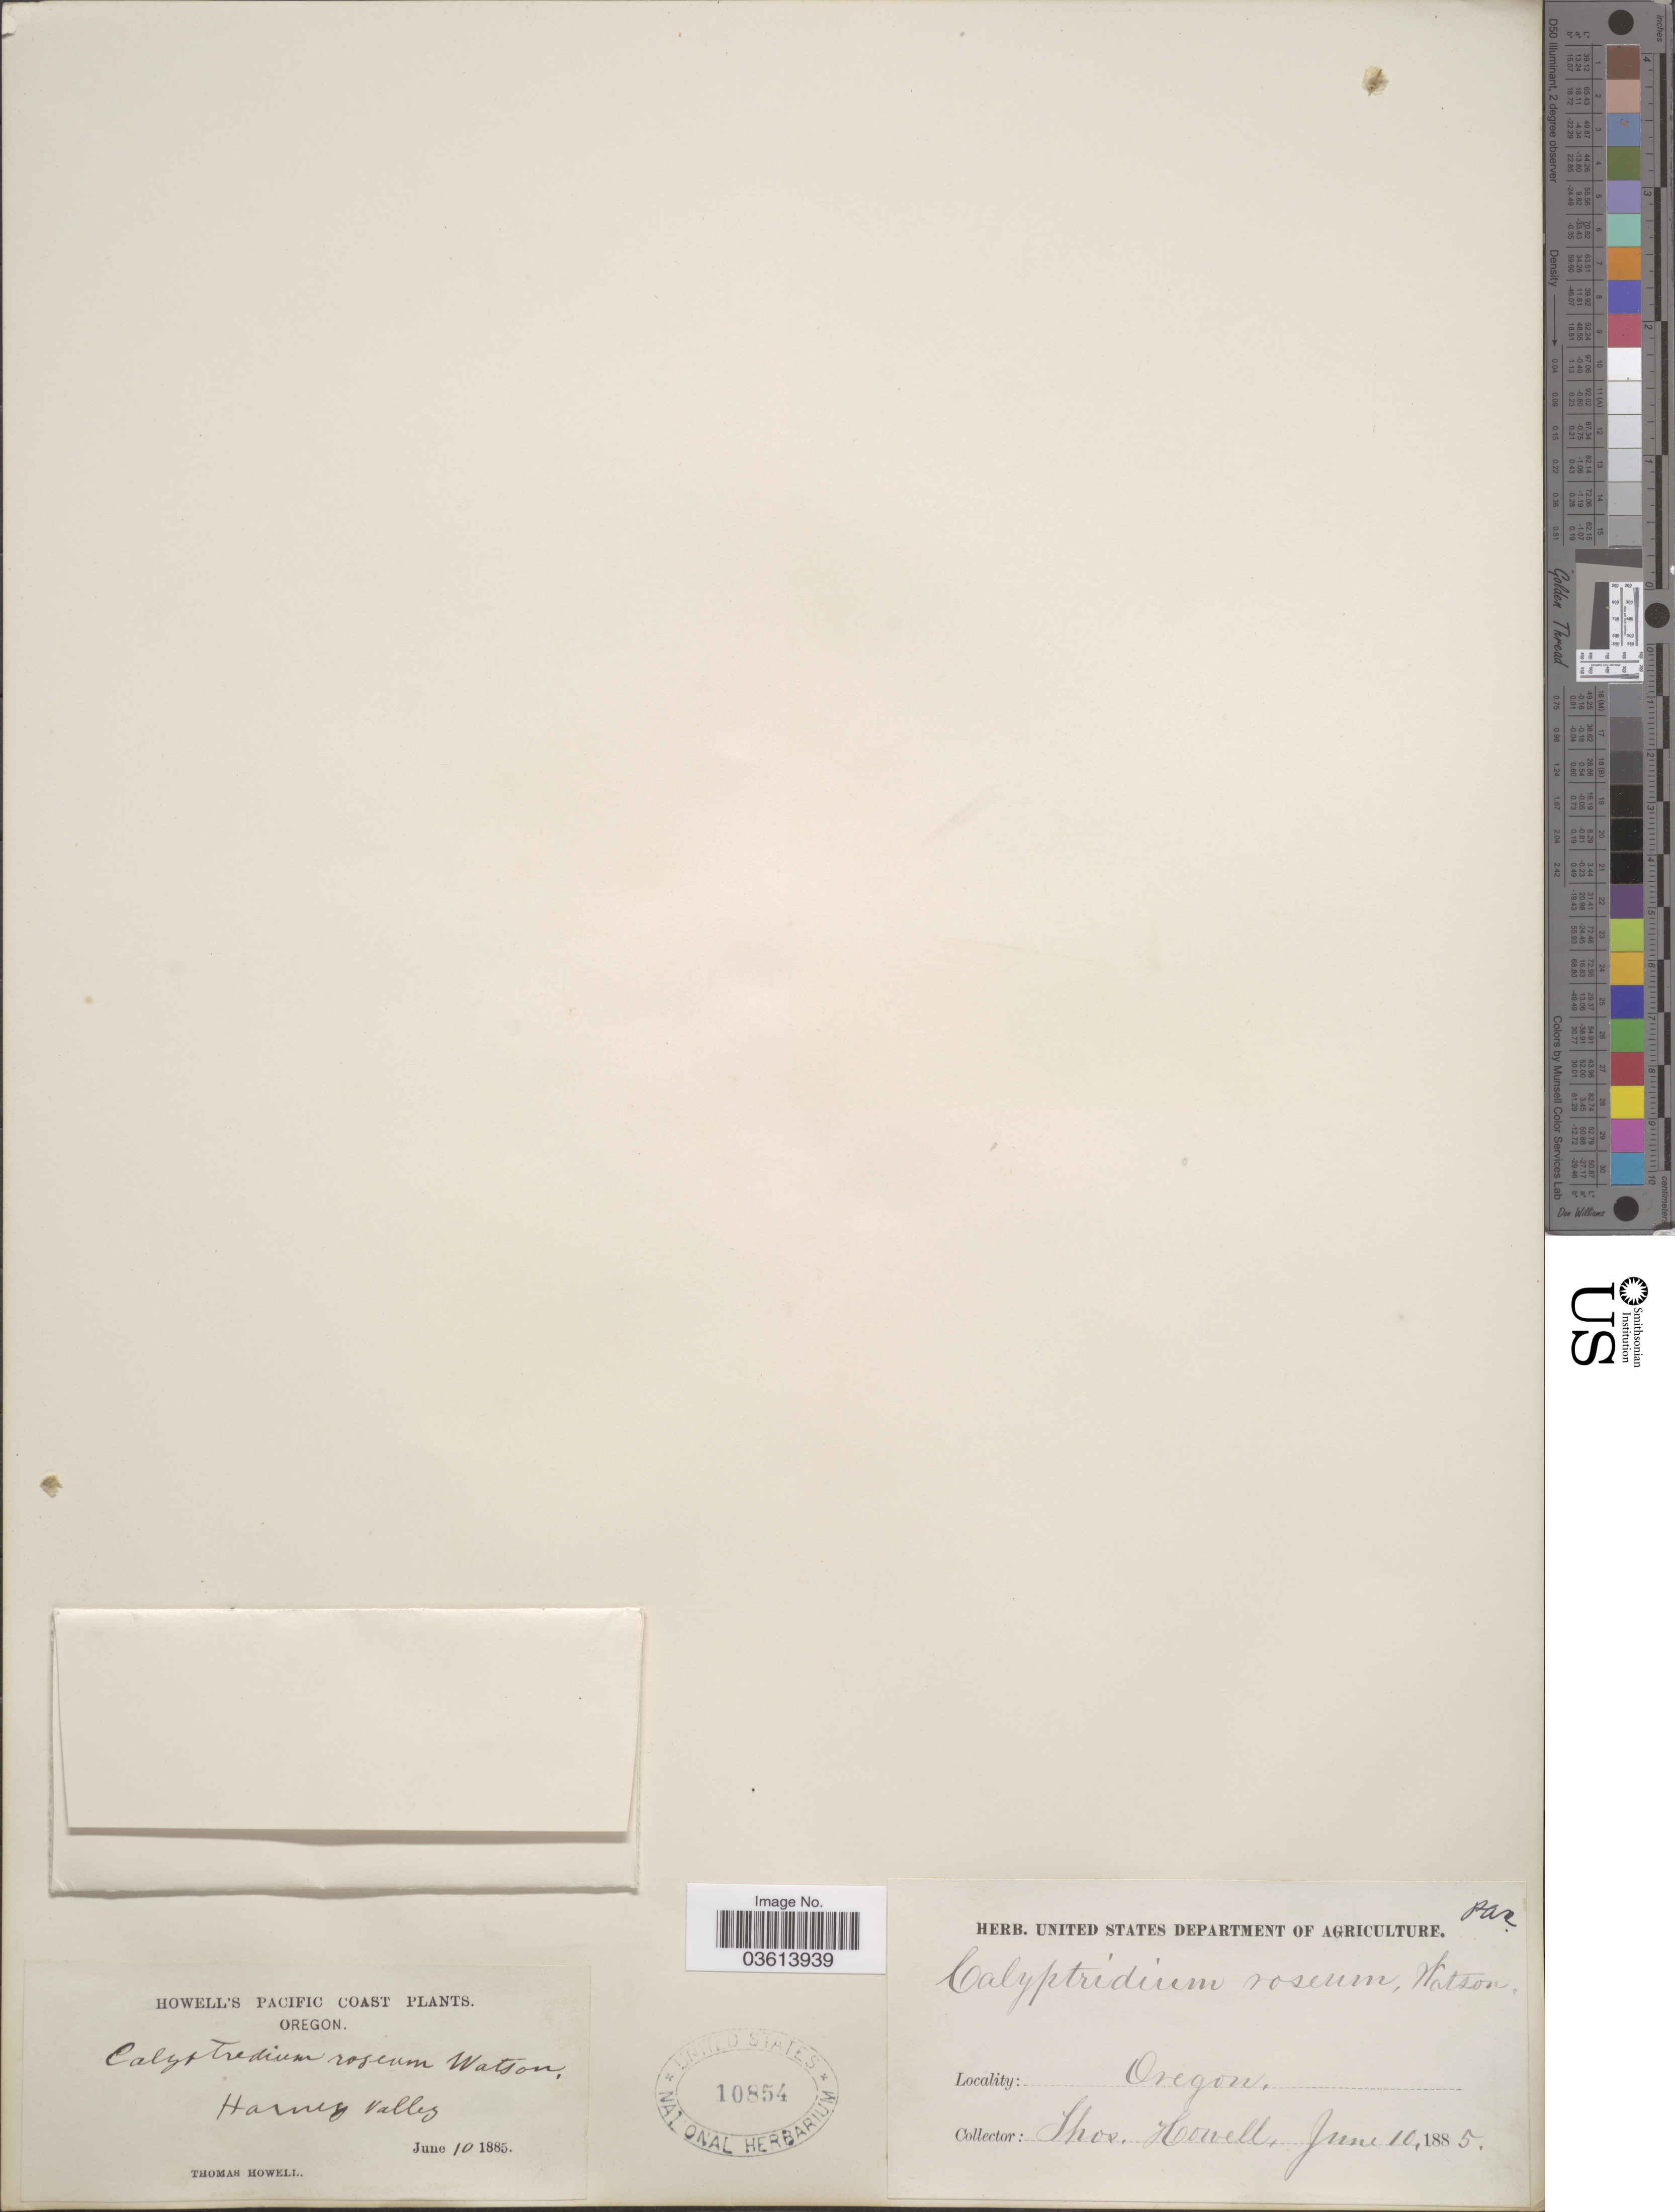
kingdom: Plantae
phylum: Tracheophyta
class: Magnoliopsida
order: Caryophyllales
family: Montiaceae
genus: Calyptridium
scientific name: Calyptridium roseum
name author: S. Watson in C. King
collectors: T. Howell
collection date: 1885-06-10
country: United States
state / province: Oregon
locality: Pacific Coast. Harney Valley.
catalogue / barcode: US 10854